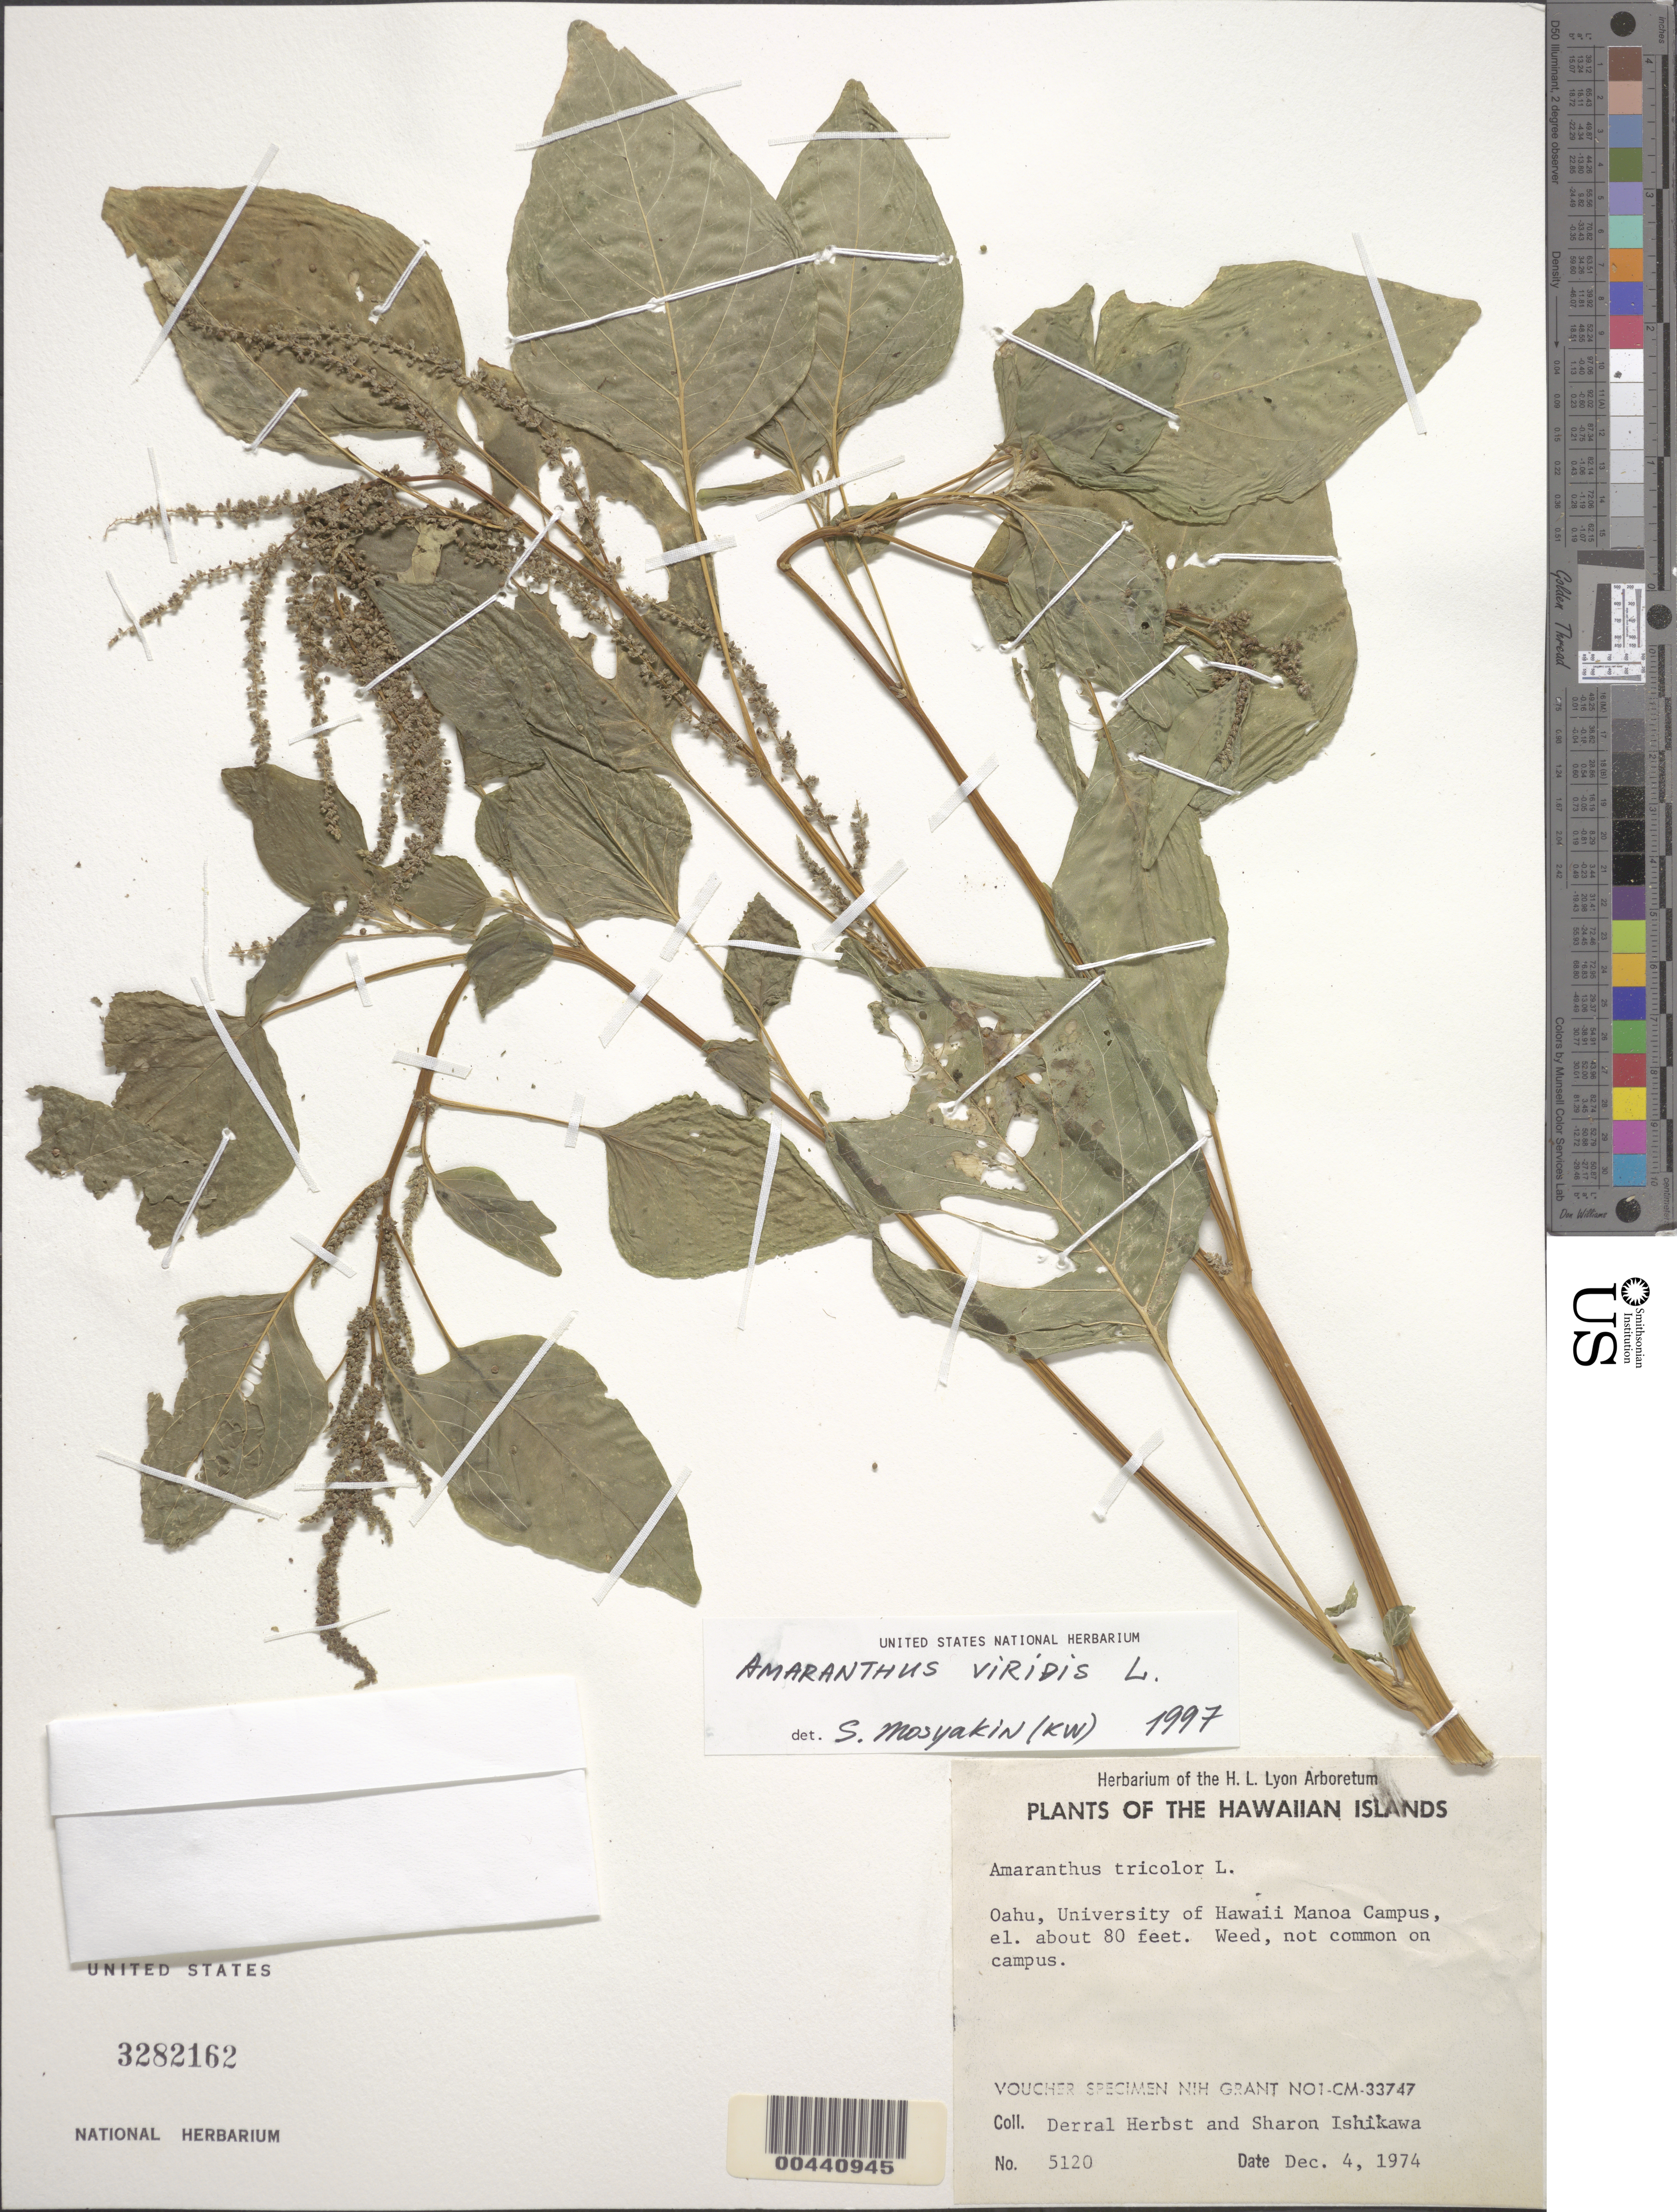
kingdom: Plantae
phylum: Tracheophyta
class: Magnoliopsida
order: Caryophyllales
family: Amaranthaceae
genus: Amaranthus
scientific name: Amaranthus viridis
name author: L.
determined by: Mosyakin, S.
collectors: D. R. Herbst & S. Ishikawa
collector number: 5120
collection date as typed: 4 Dec 1974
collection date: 1974-12-04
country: United States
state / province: Hawaii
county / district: Honolulu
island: Oahu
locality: University of Hawaii, Manoa Campus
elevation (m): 24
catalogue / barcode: US 3282162